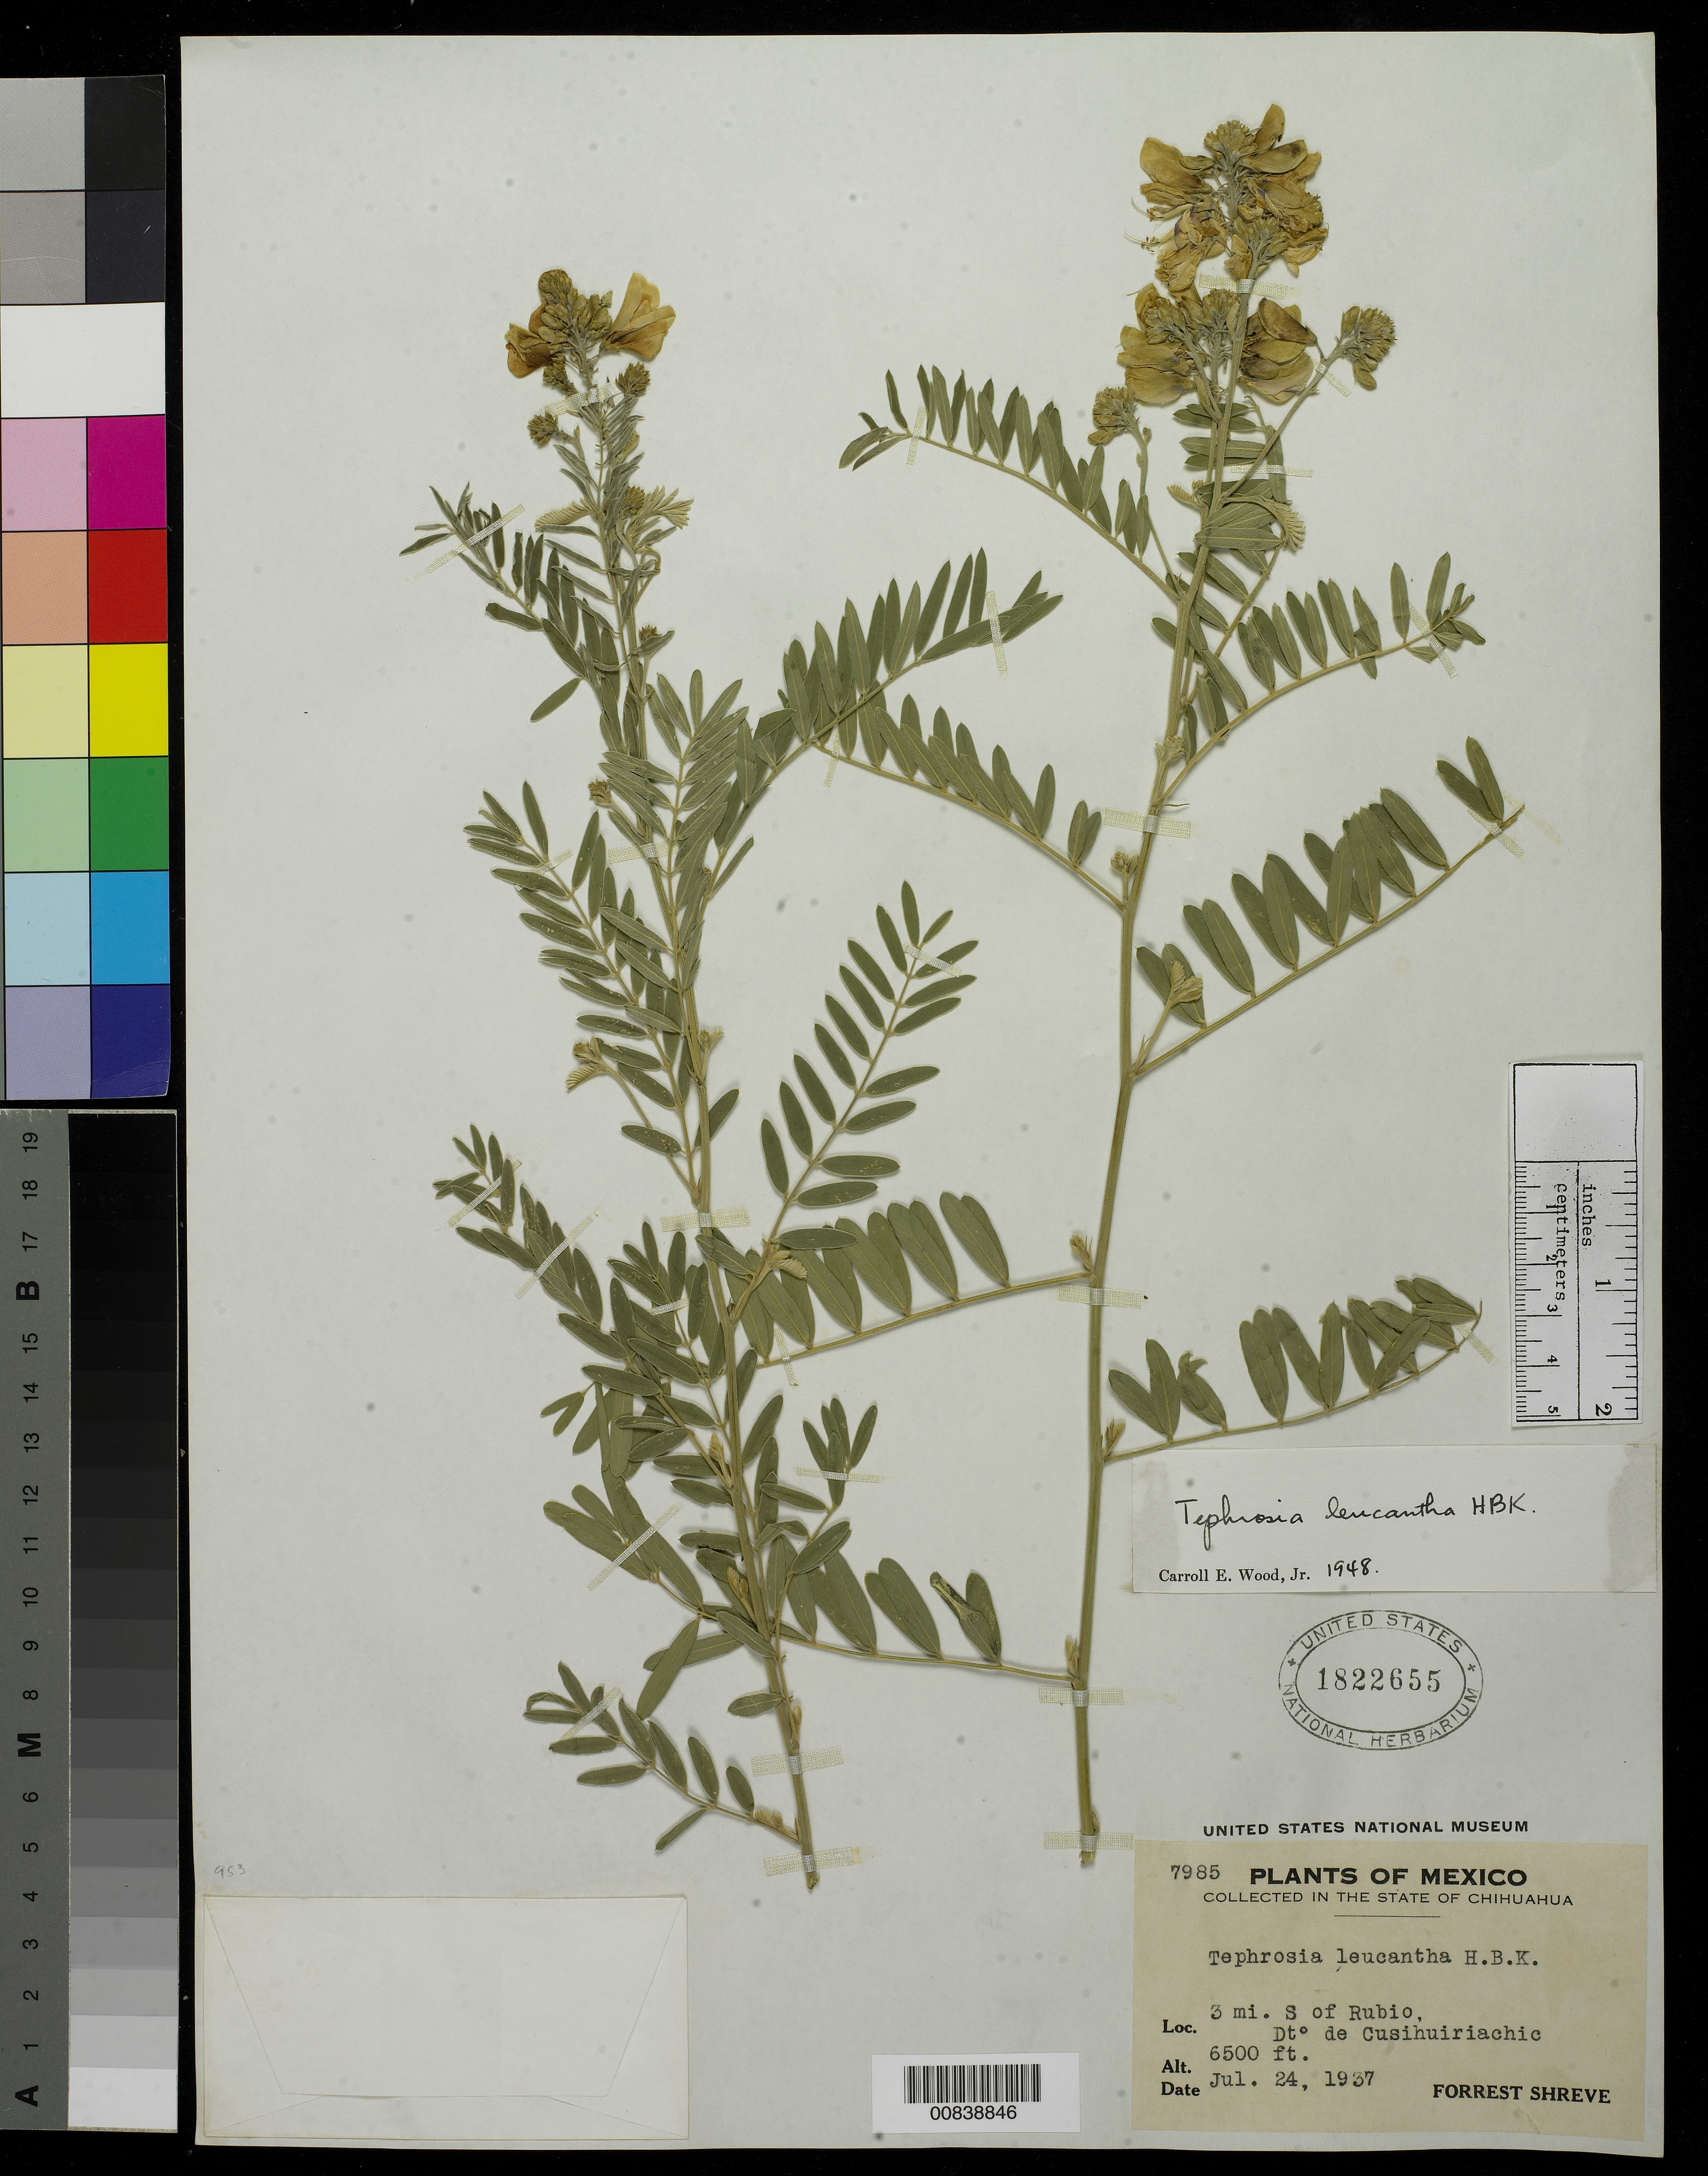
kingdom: Plantae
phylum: Tracheophyta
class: Magnoliopsida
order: Fabales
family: Fabaceae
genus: Tephrosia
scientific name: Tephrosia leucantha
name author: Kunth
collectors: F. Shreve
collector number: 7895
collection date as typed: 24 Jul 1937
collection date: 1937-07-24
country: Mexico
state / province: Chihuahua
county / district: Cusihuiriáchic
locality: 3 mi. S of Rubio, Chihuahua.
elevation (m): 1981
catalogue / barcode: US 1822655